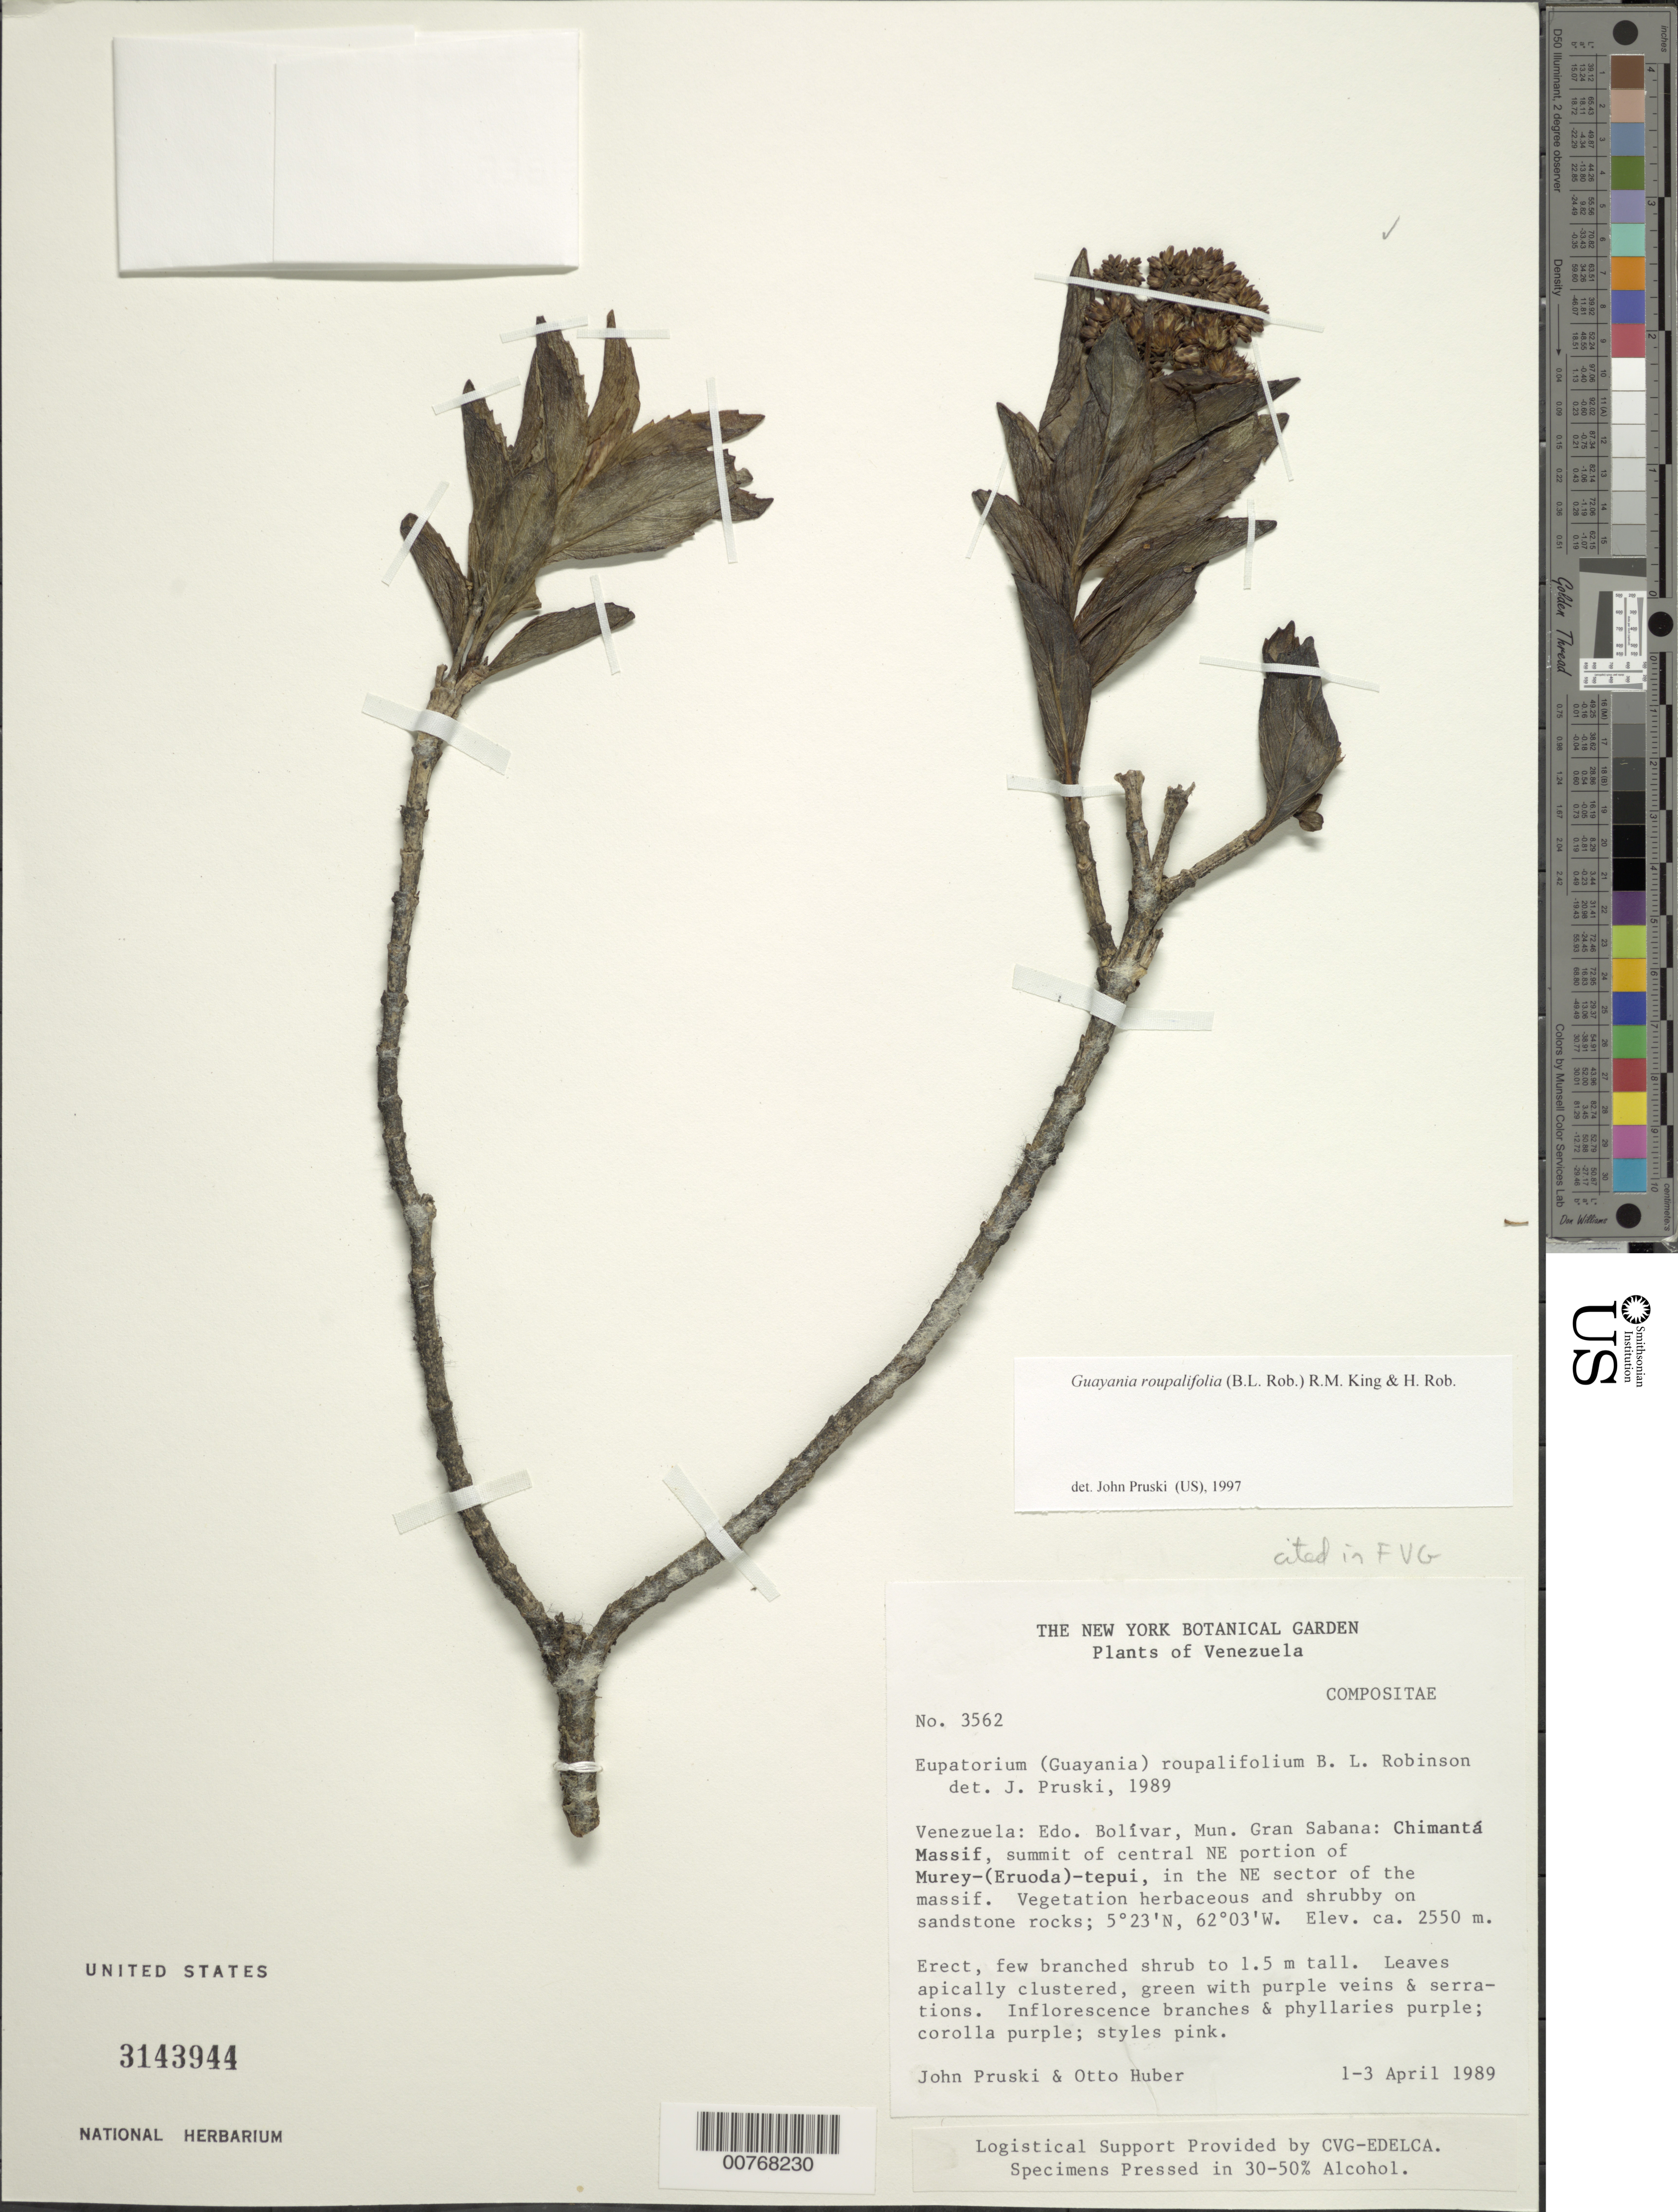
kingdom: Plantae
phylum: Tracheophyta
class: Magnoliopsida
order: Asterales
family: Asteraceae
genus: Guayania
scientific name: Guayania roupalifolia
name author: (B.L. Rob.) R.M. King & H. Rob.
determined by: Pruski, J. F.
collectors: J. F. Pruski & O. Huber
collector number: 3562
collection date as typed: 1-Apr-89 to 3-Apr-89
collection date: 1989-04-01/1989-04-03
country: Venezuela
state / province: Bolívar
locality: Mun. Gran Sabana: Chimantá Massif, summit of central NE portion of Murey-(Eruoda)-tepuí, in the NE sector of the massif.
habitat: Vegetation herbaceous and shrubby on sandstone rocks.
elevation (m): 2250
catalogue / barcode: US 3143944